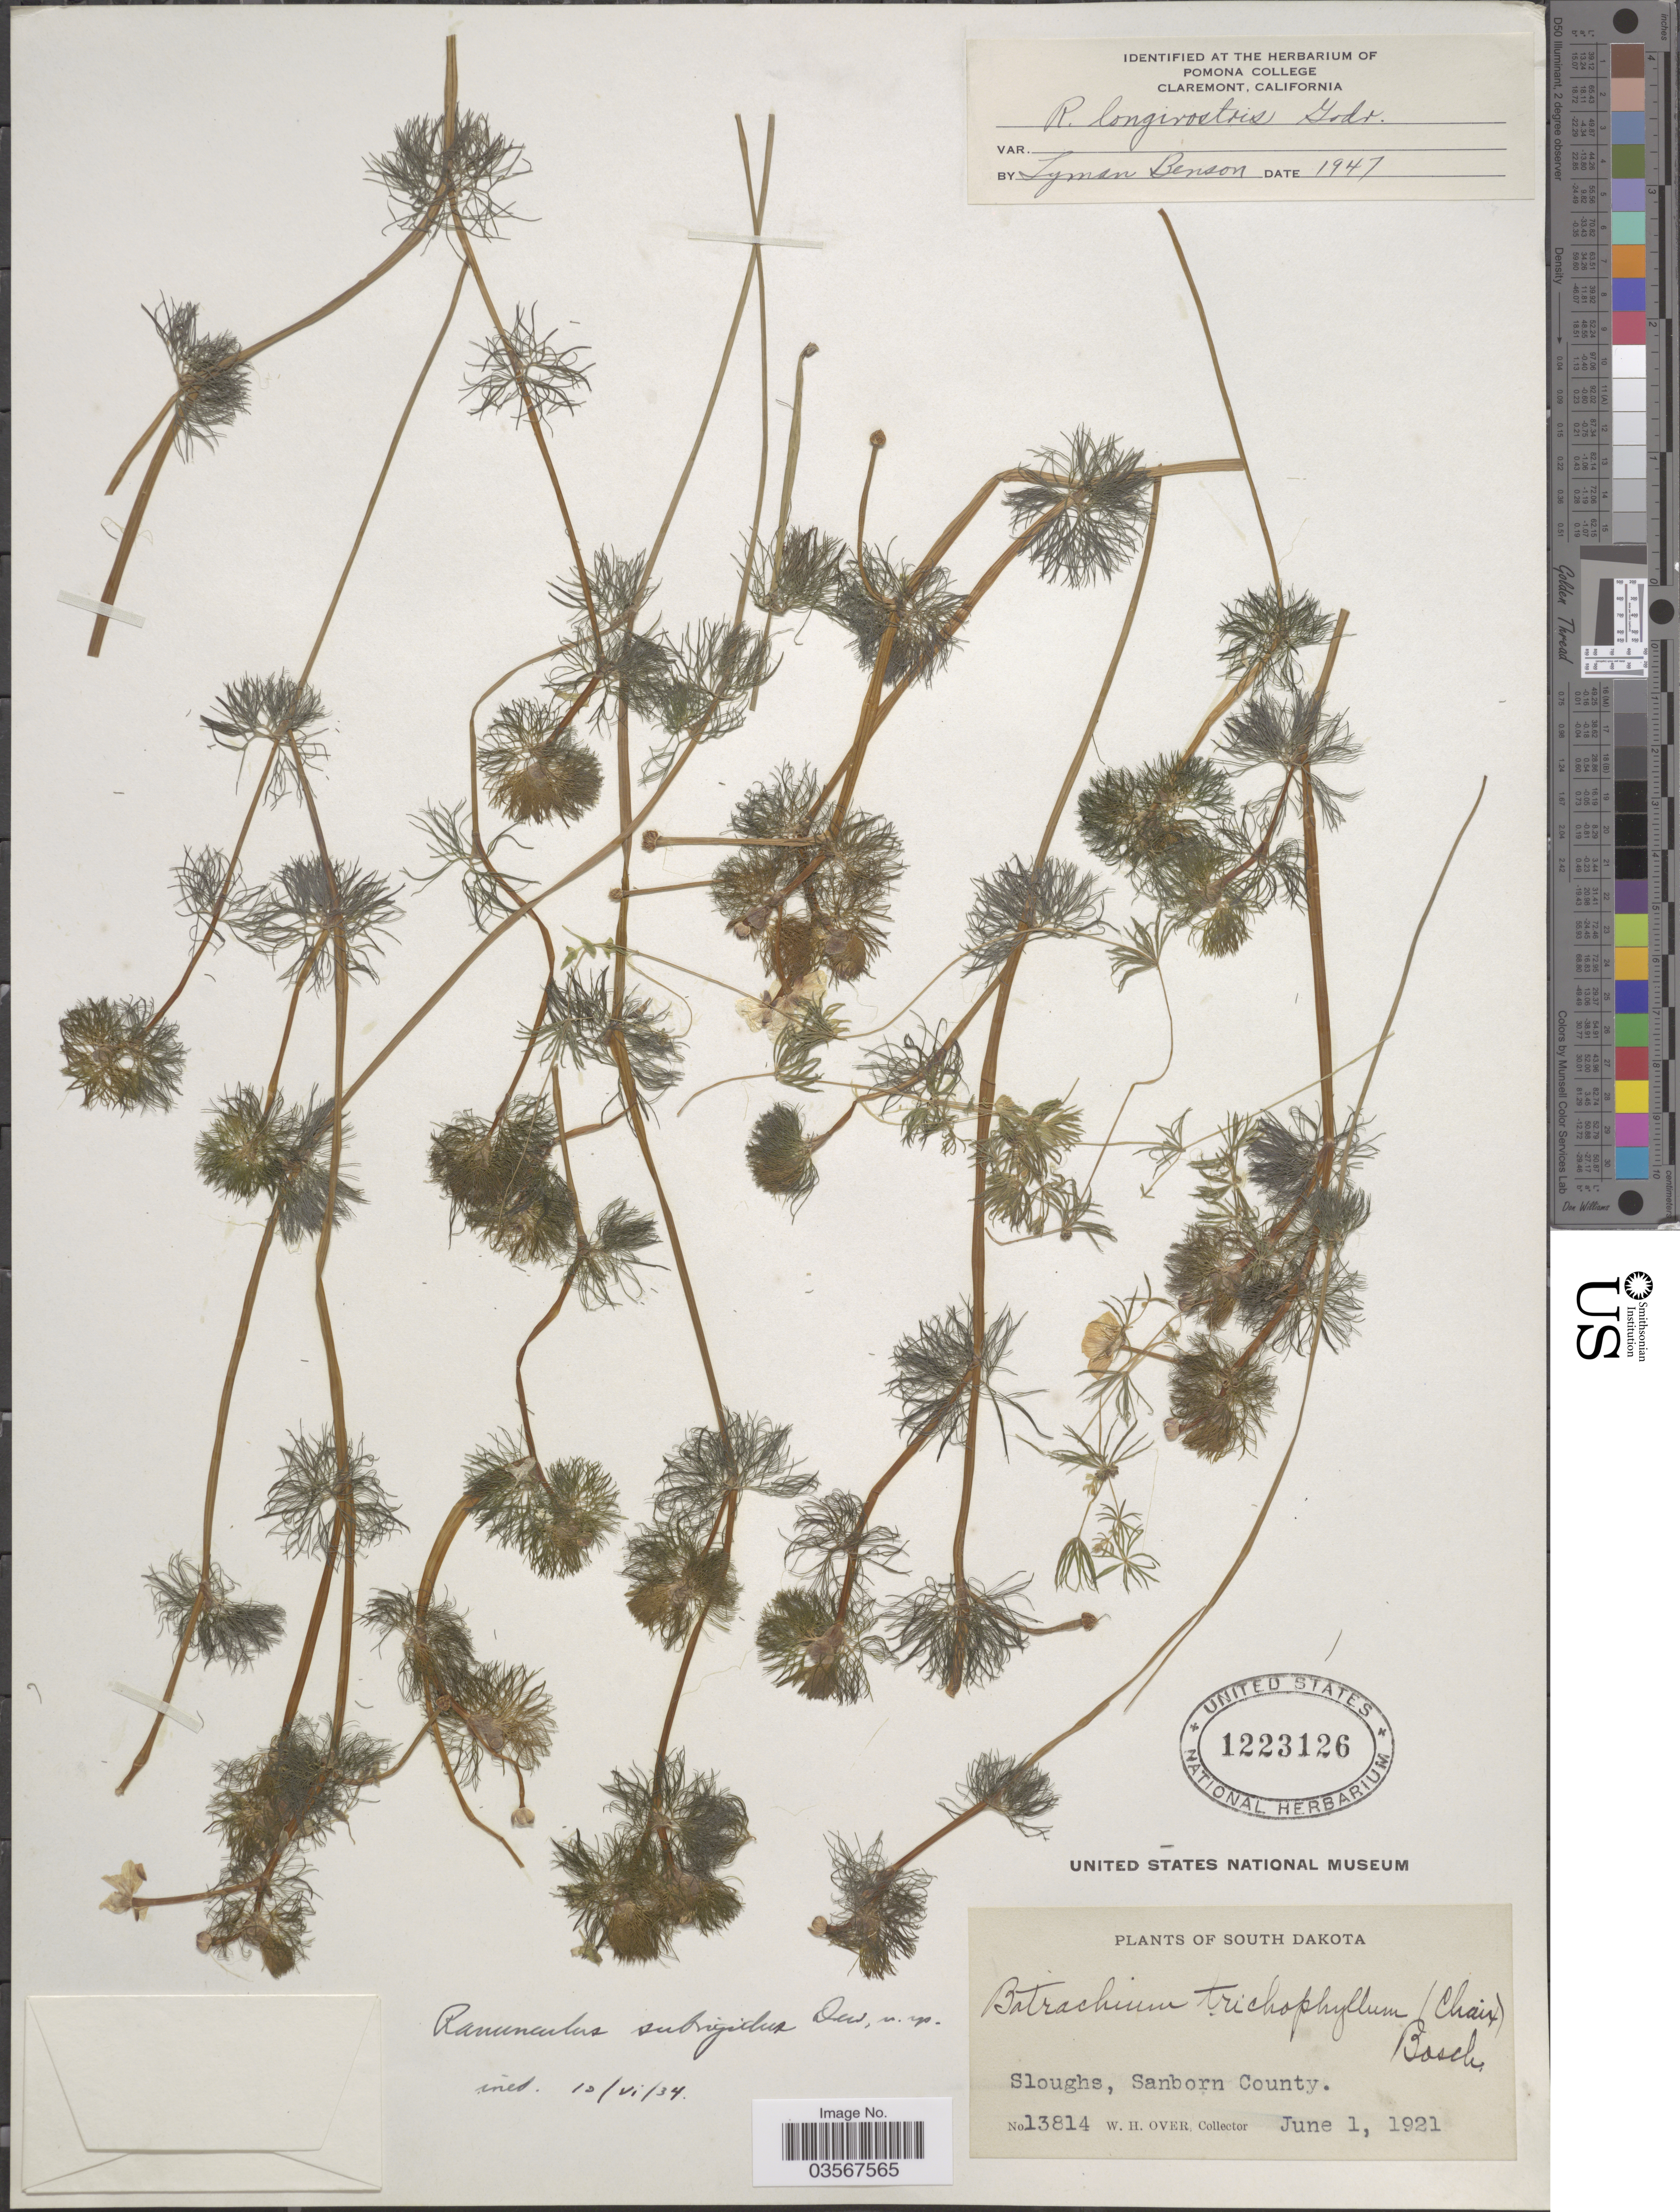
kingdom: Plantae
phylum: Tracheophyta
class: Magnoliopsida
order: Ranunculales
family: Ranunculaceae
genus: Ranunculus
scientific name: Ranunculus longirostris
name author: Godr.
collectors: W. Over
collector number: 13814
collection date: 1921-06-01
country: United States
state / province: South Dakota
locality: Sloughs, Sanborn County.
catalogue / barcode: US 1223126